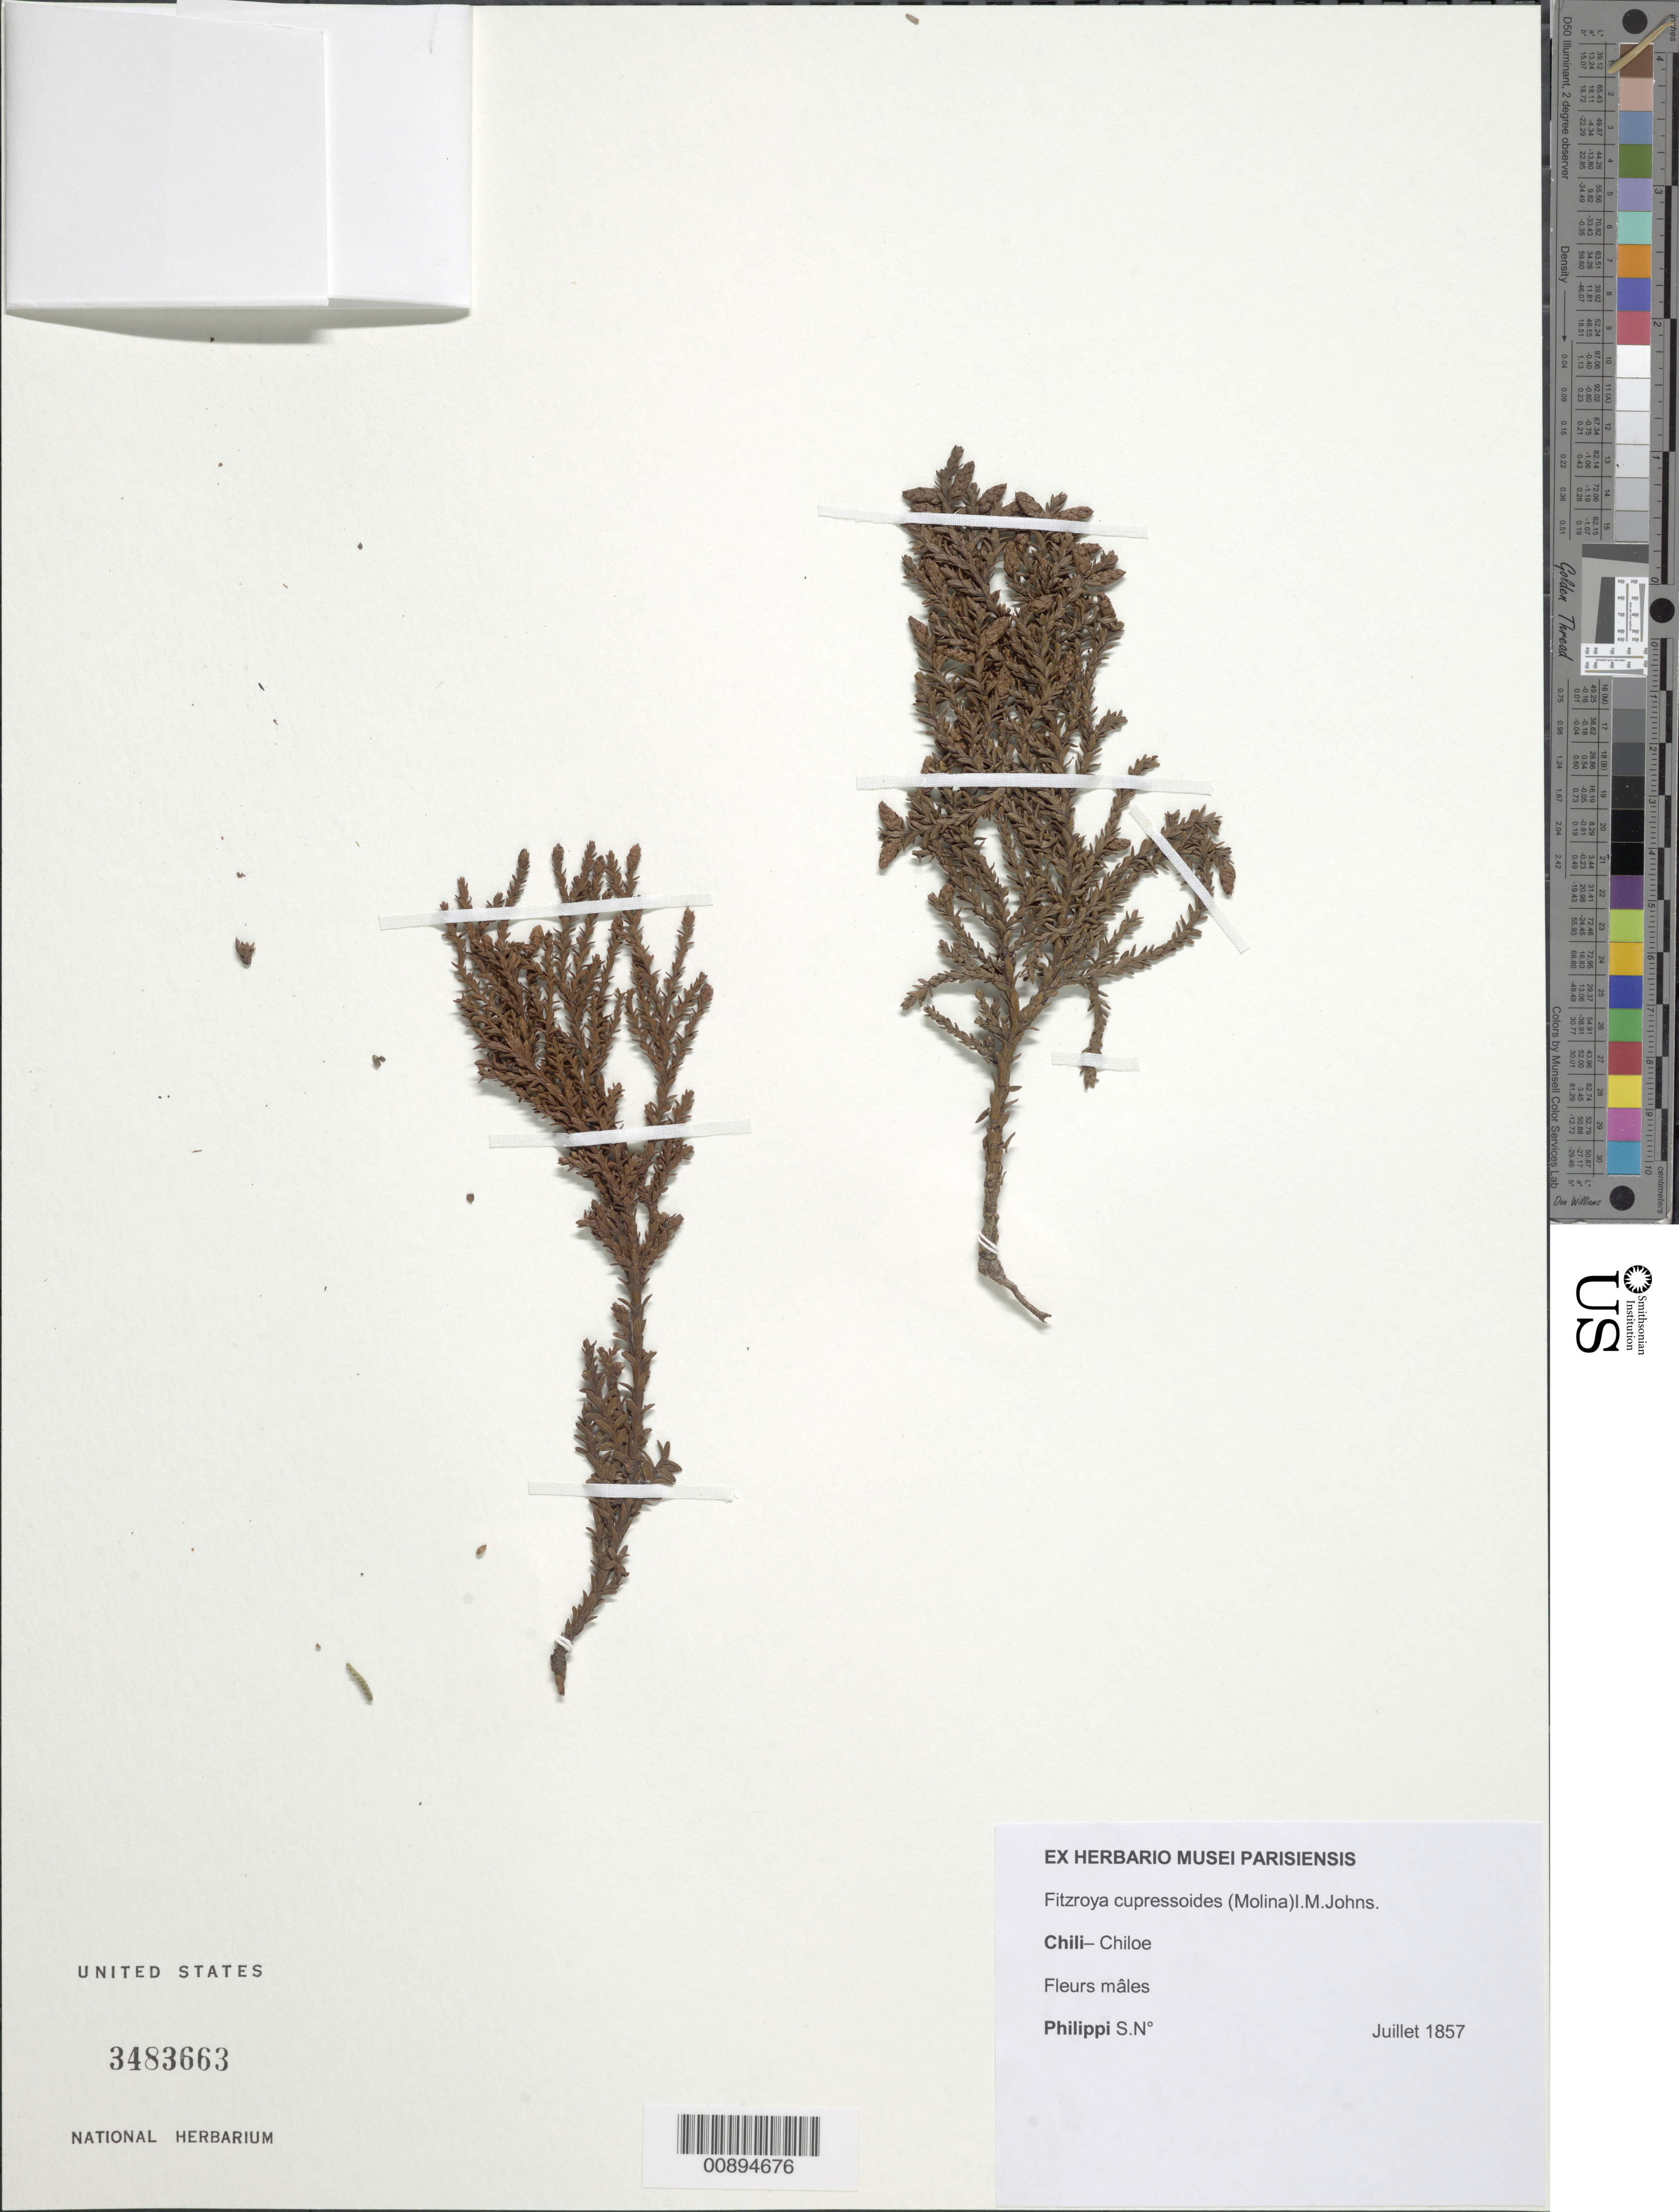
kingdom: Plantae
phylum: Tracheophyta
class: Pinopsida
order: Pinales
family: Cupressaceae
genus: Fitzroya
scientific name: Fitzroya cupressoides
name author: (Molina) I.M. Johnst.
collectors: R. A. Philippi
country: Chile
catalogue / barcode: US 3483663